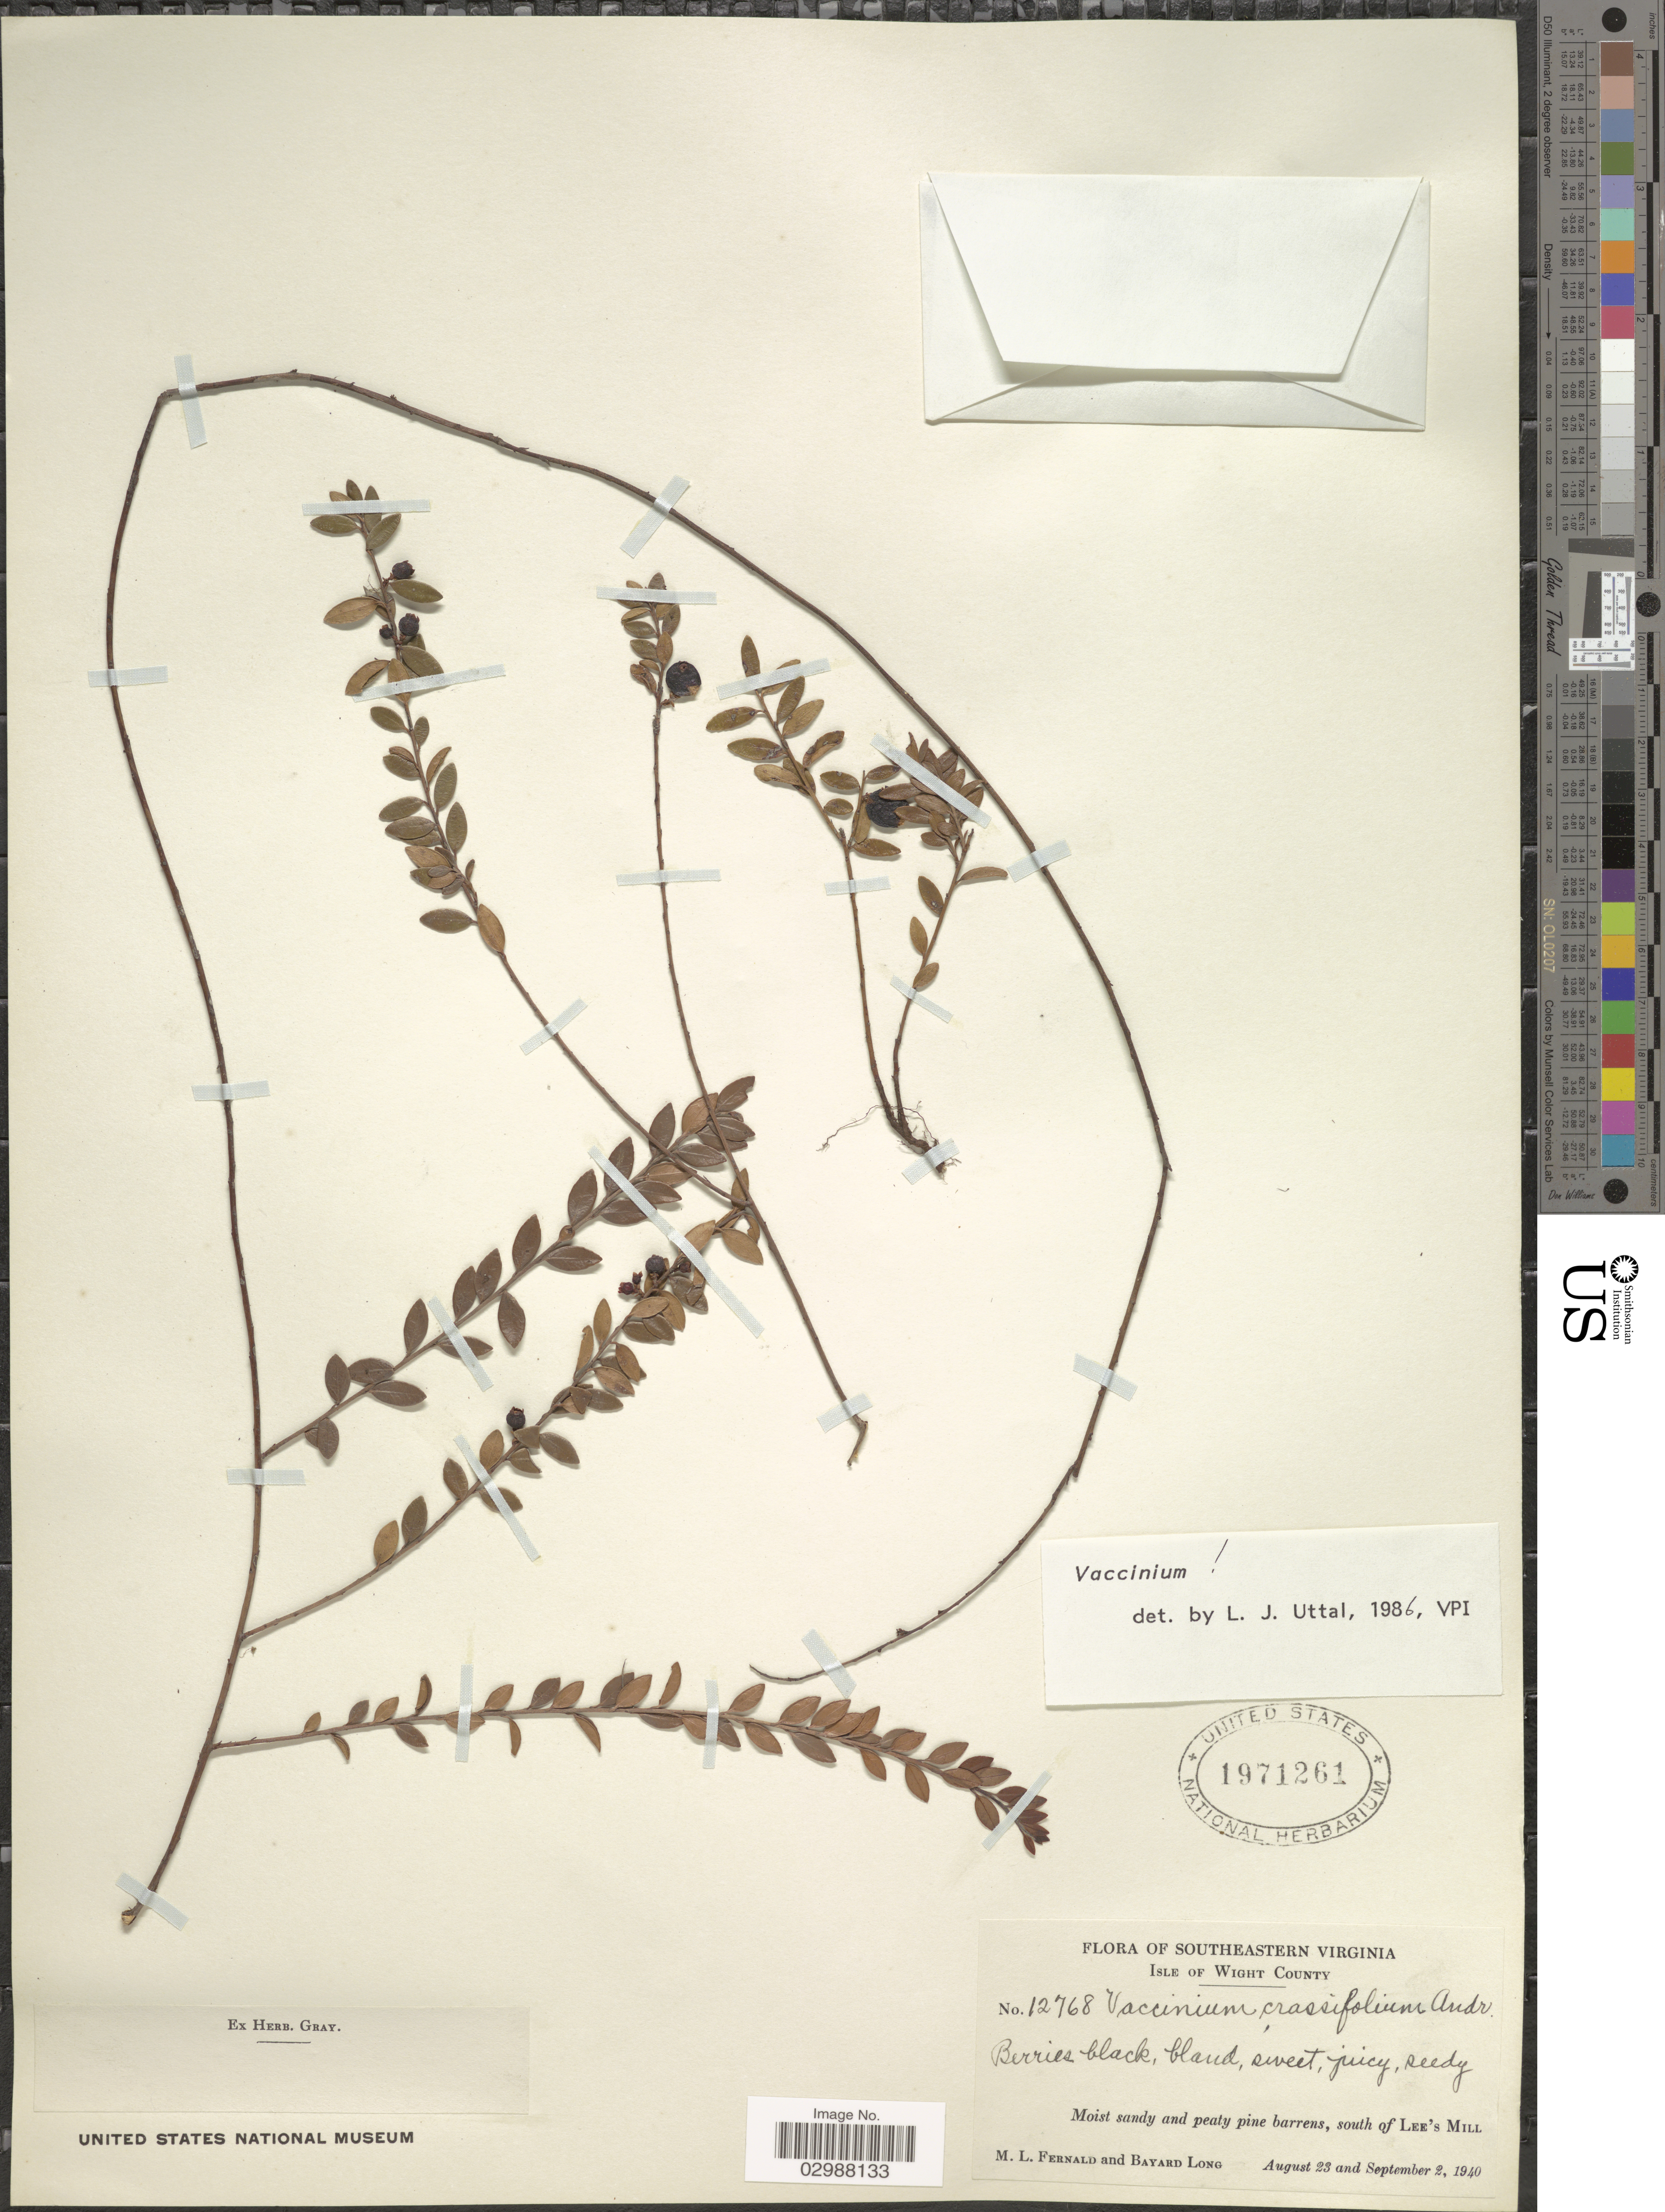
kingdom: Plantae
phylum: Tracheophyta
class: Magnoliopsida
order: Ericales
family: Ericaceae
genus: Vaccinium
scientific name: Vaccinium crassifolium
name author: Andrews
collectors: M. L. Fernald & B. Long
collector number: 12768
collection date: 1940-08-23/1940-09-02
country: United States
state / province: Virginia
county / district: Isle of Wight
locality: Southeastern Virginia. Isle of Wight County. South of Lee's Mill.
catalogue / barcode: US 1971261